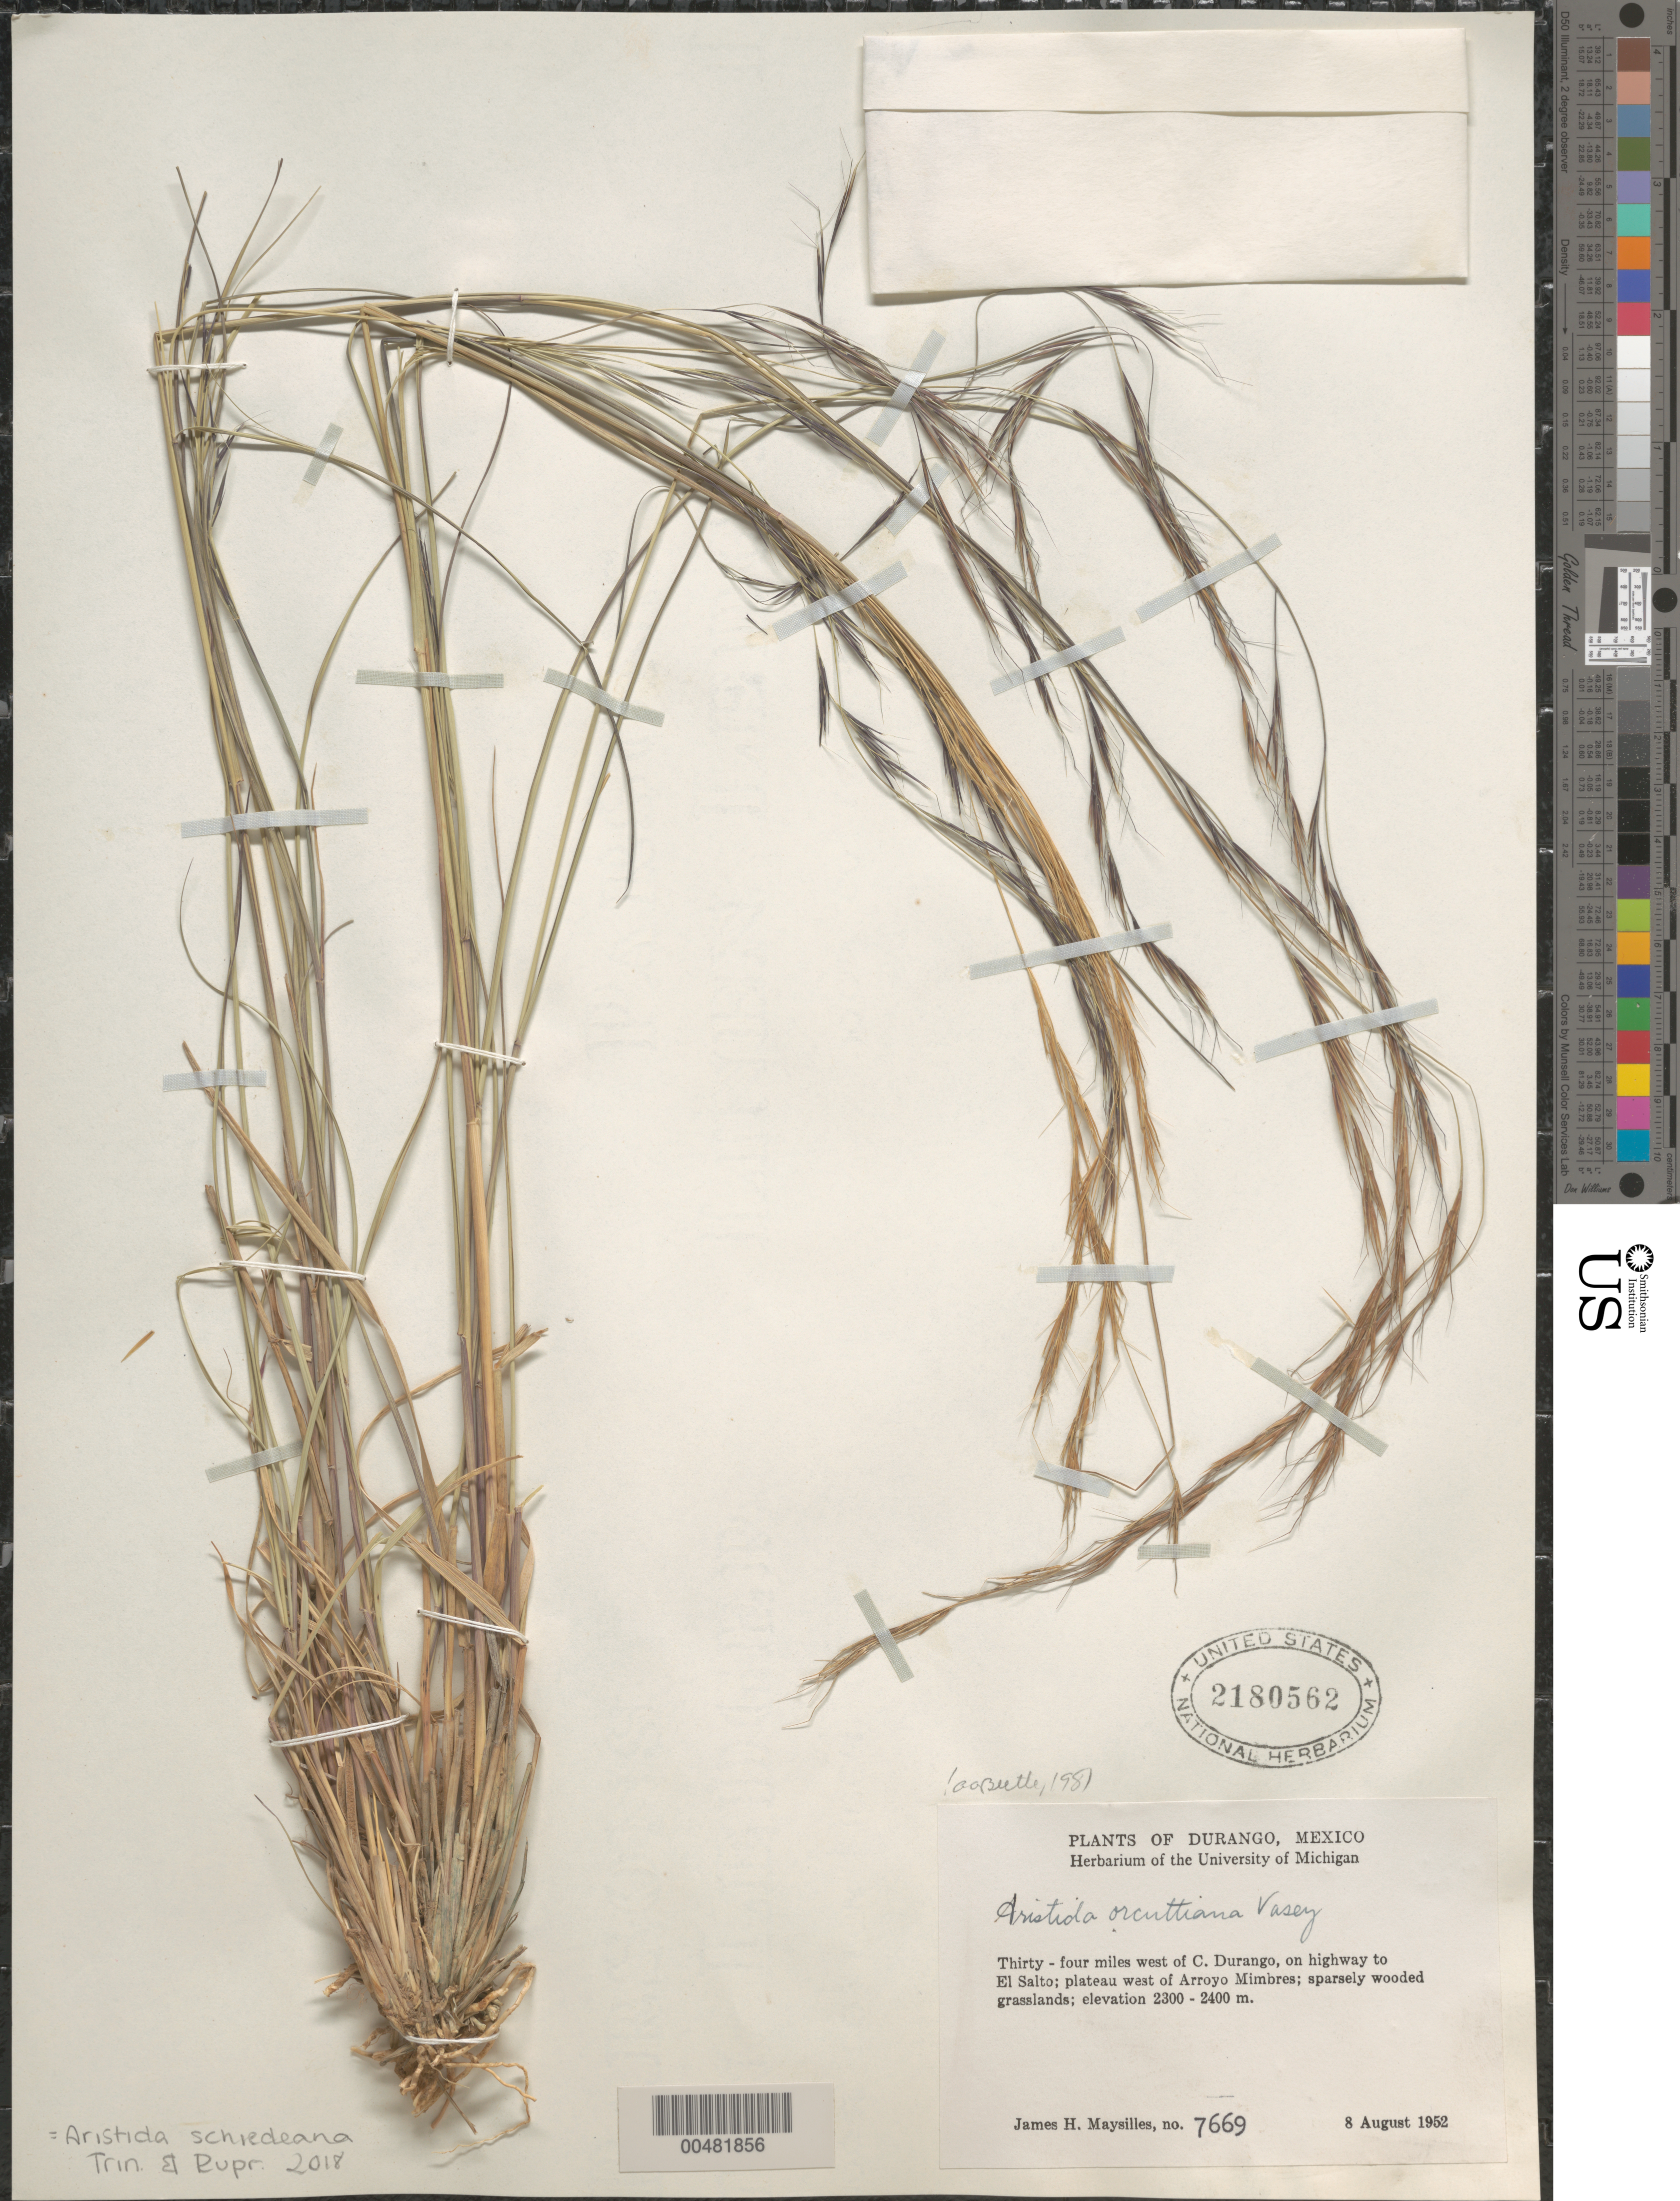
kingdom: Plantae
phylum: Tracheophyta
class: Liliopsida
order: Poales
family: Poaceae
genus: Aristida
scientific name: Aristida schiedeana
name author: Trin. & Rupr.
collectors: J. Maysilles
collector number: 7669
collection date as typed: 8 Aug 1952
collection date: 1952-08-08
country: Mexico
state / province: Durango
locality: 34 mi W of C. Durango, on hwy to El Salto, plateau W of Arroyo Mimbres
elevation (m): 2300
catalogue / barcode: US 2180562